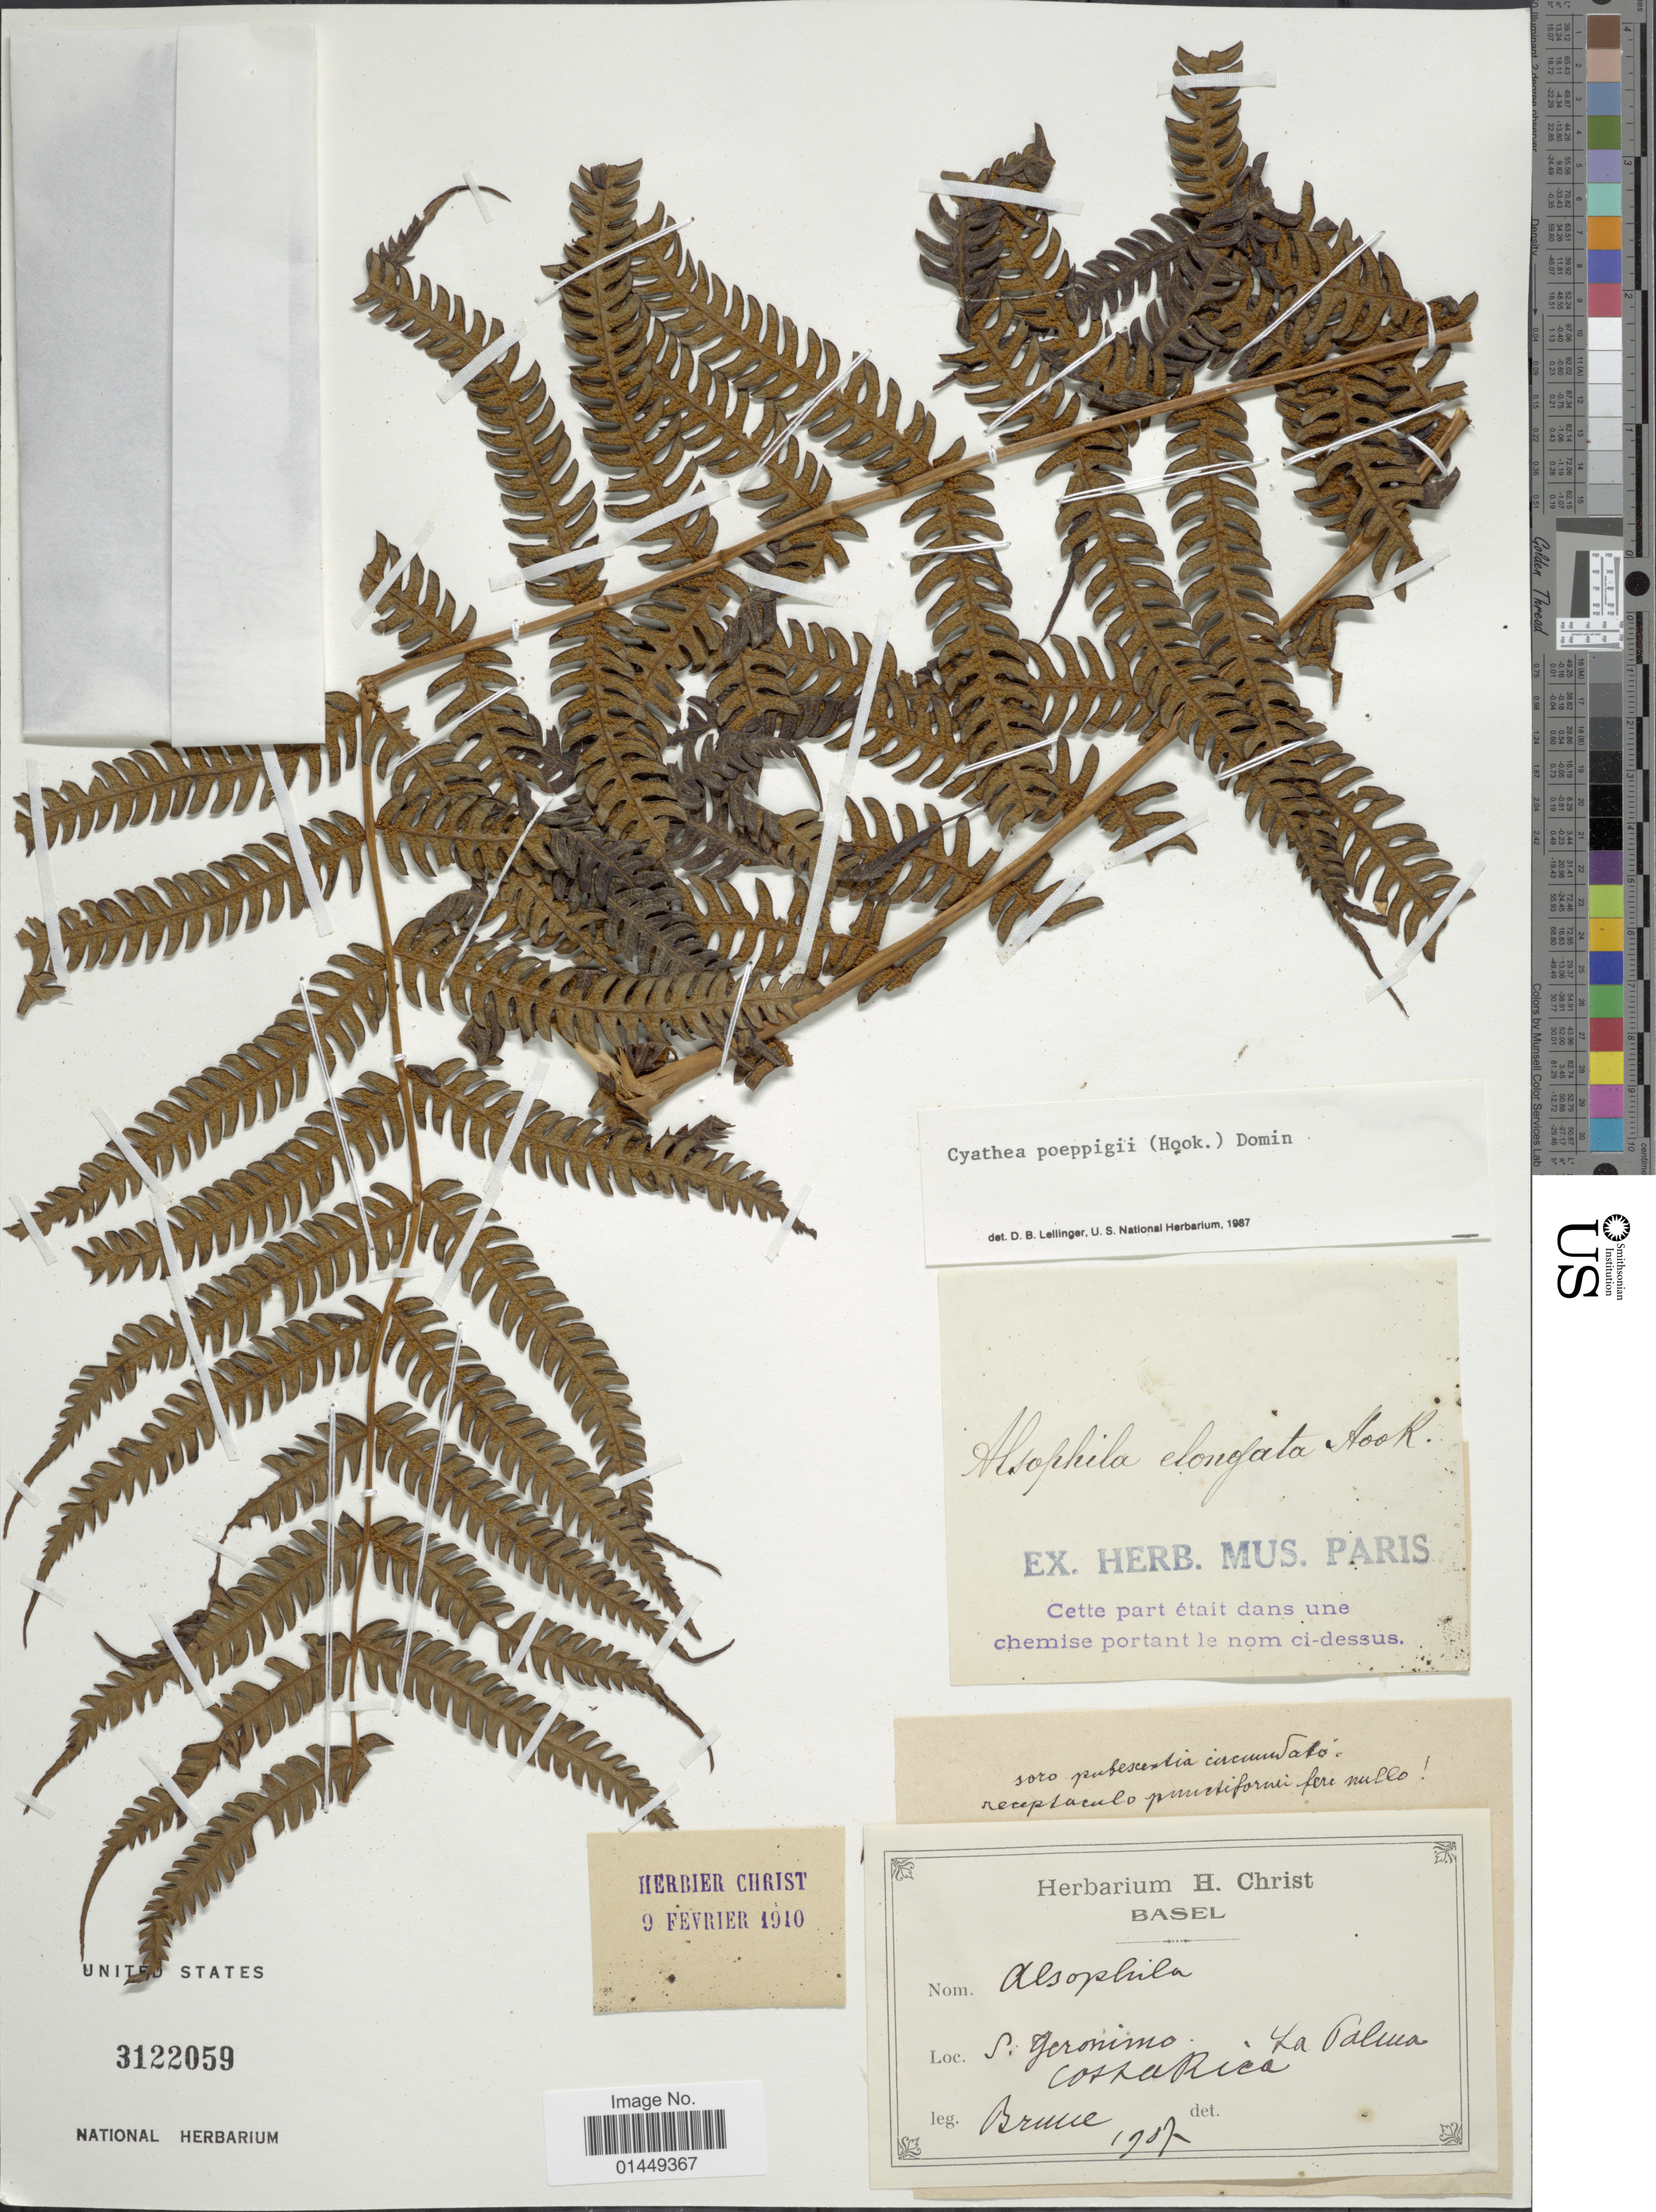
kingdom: Plantae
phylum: Tracheophyta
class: Polypodiopsida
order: Cyatheales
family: Cyatheaceae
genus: Cyathea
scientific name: Cyathea poeppigii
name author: (Hook.) Domin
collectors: Bruce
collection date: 1907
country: Costa Rica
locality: S. Jeronimo, La Palma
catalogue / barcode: US 3122059